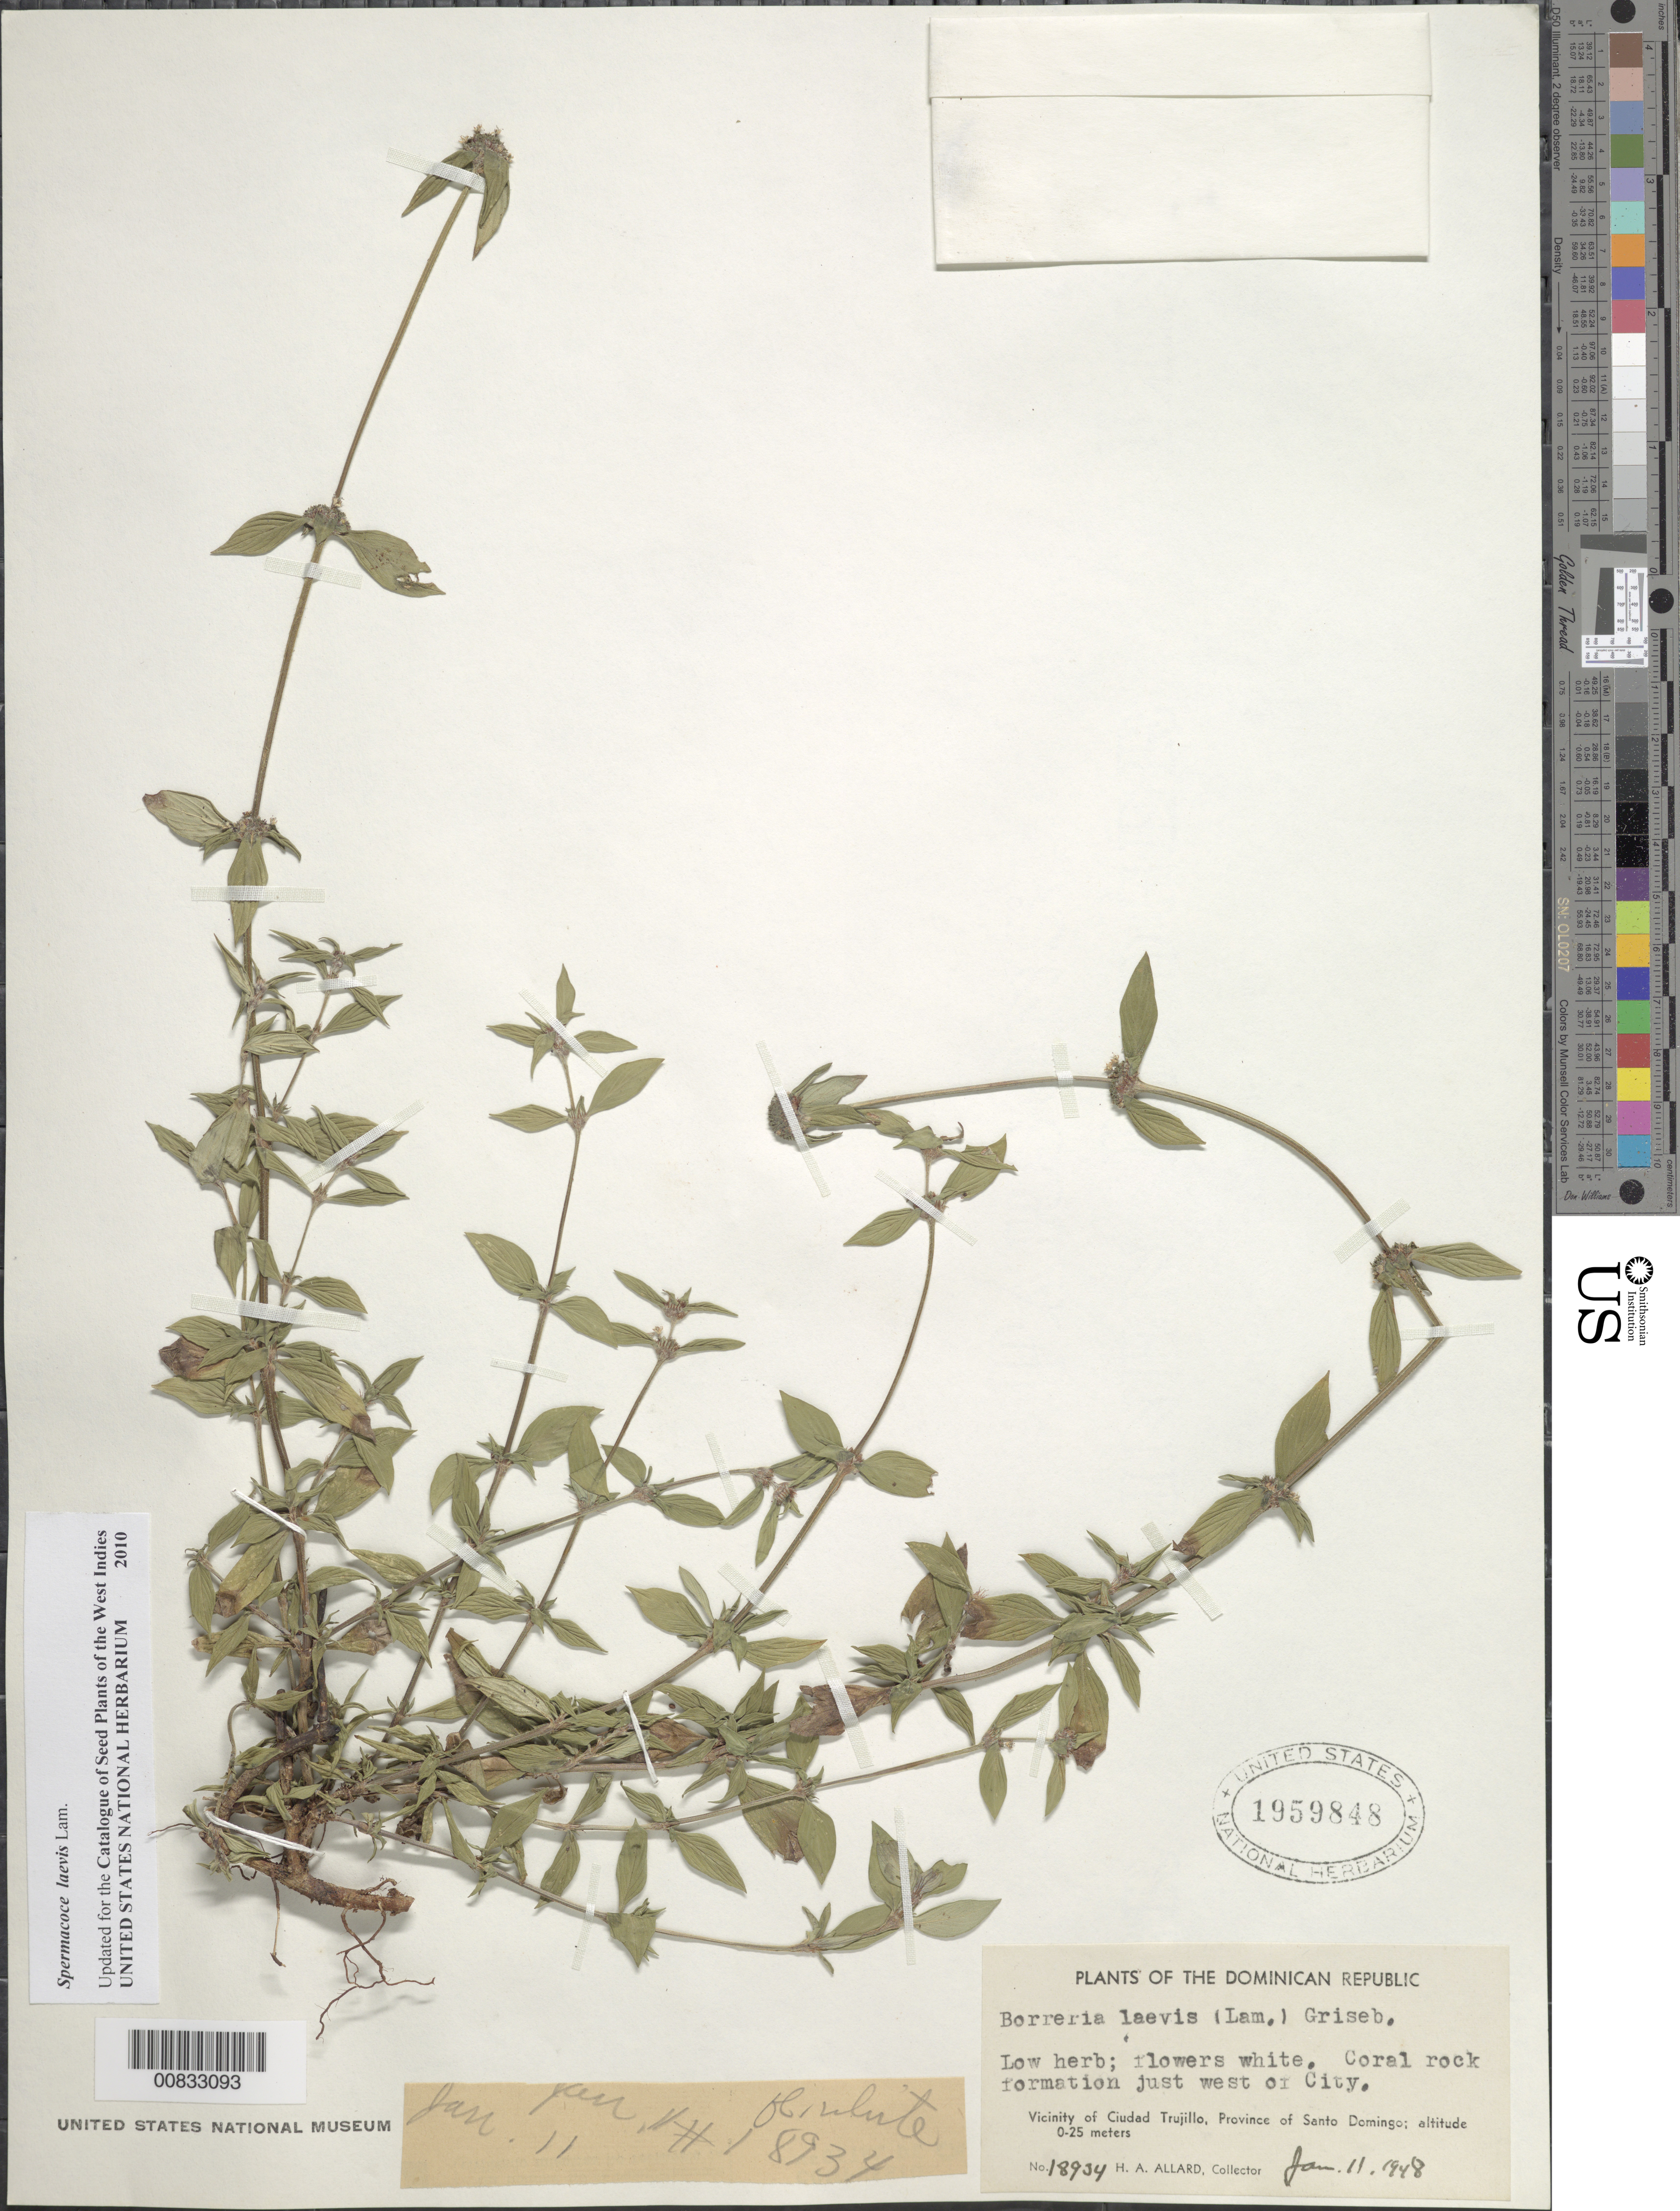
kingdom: Plantae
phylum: Tracheophyta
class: Magnoliopsida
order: Gentianales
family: Rubiaceae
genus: Spermacoce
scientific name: Spermacoce laevis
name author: Lam.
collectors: H. A. Allard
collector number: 18934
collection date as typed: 11 Jan 1948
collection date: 1948-01-11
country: Dominican Republic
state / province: Distrito Nacional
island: Hispaniola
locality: Vicinity of Santo Domingo City, just W of city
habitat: Coral rock formation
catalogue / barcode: US 1959848